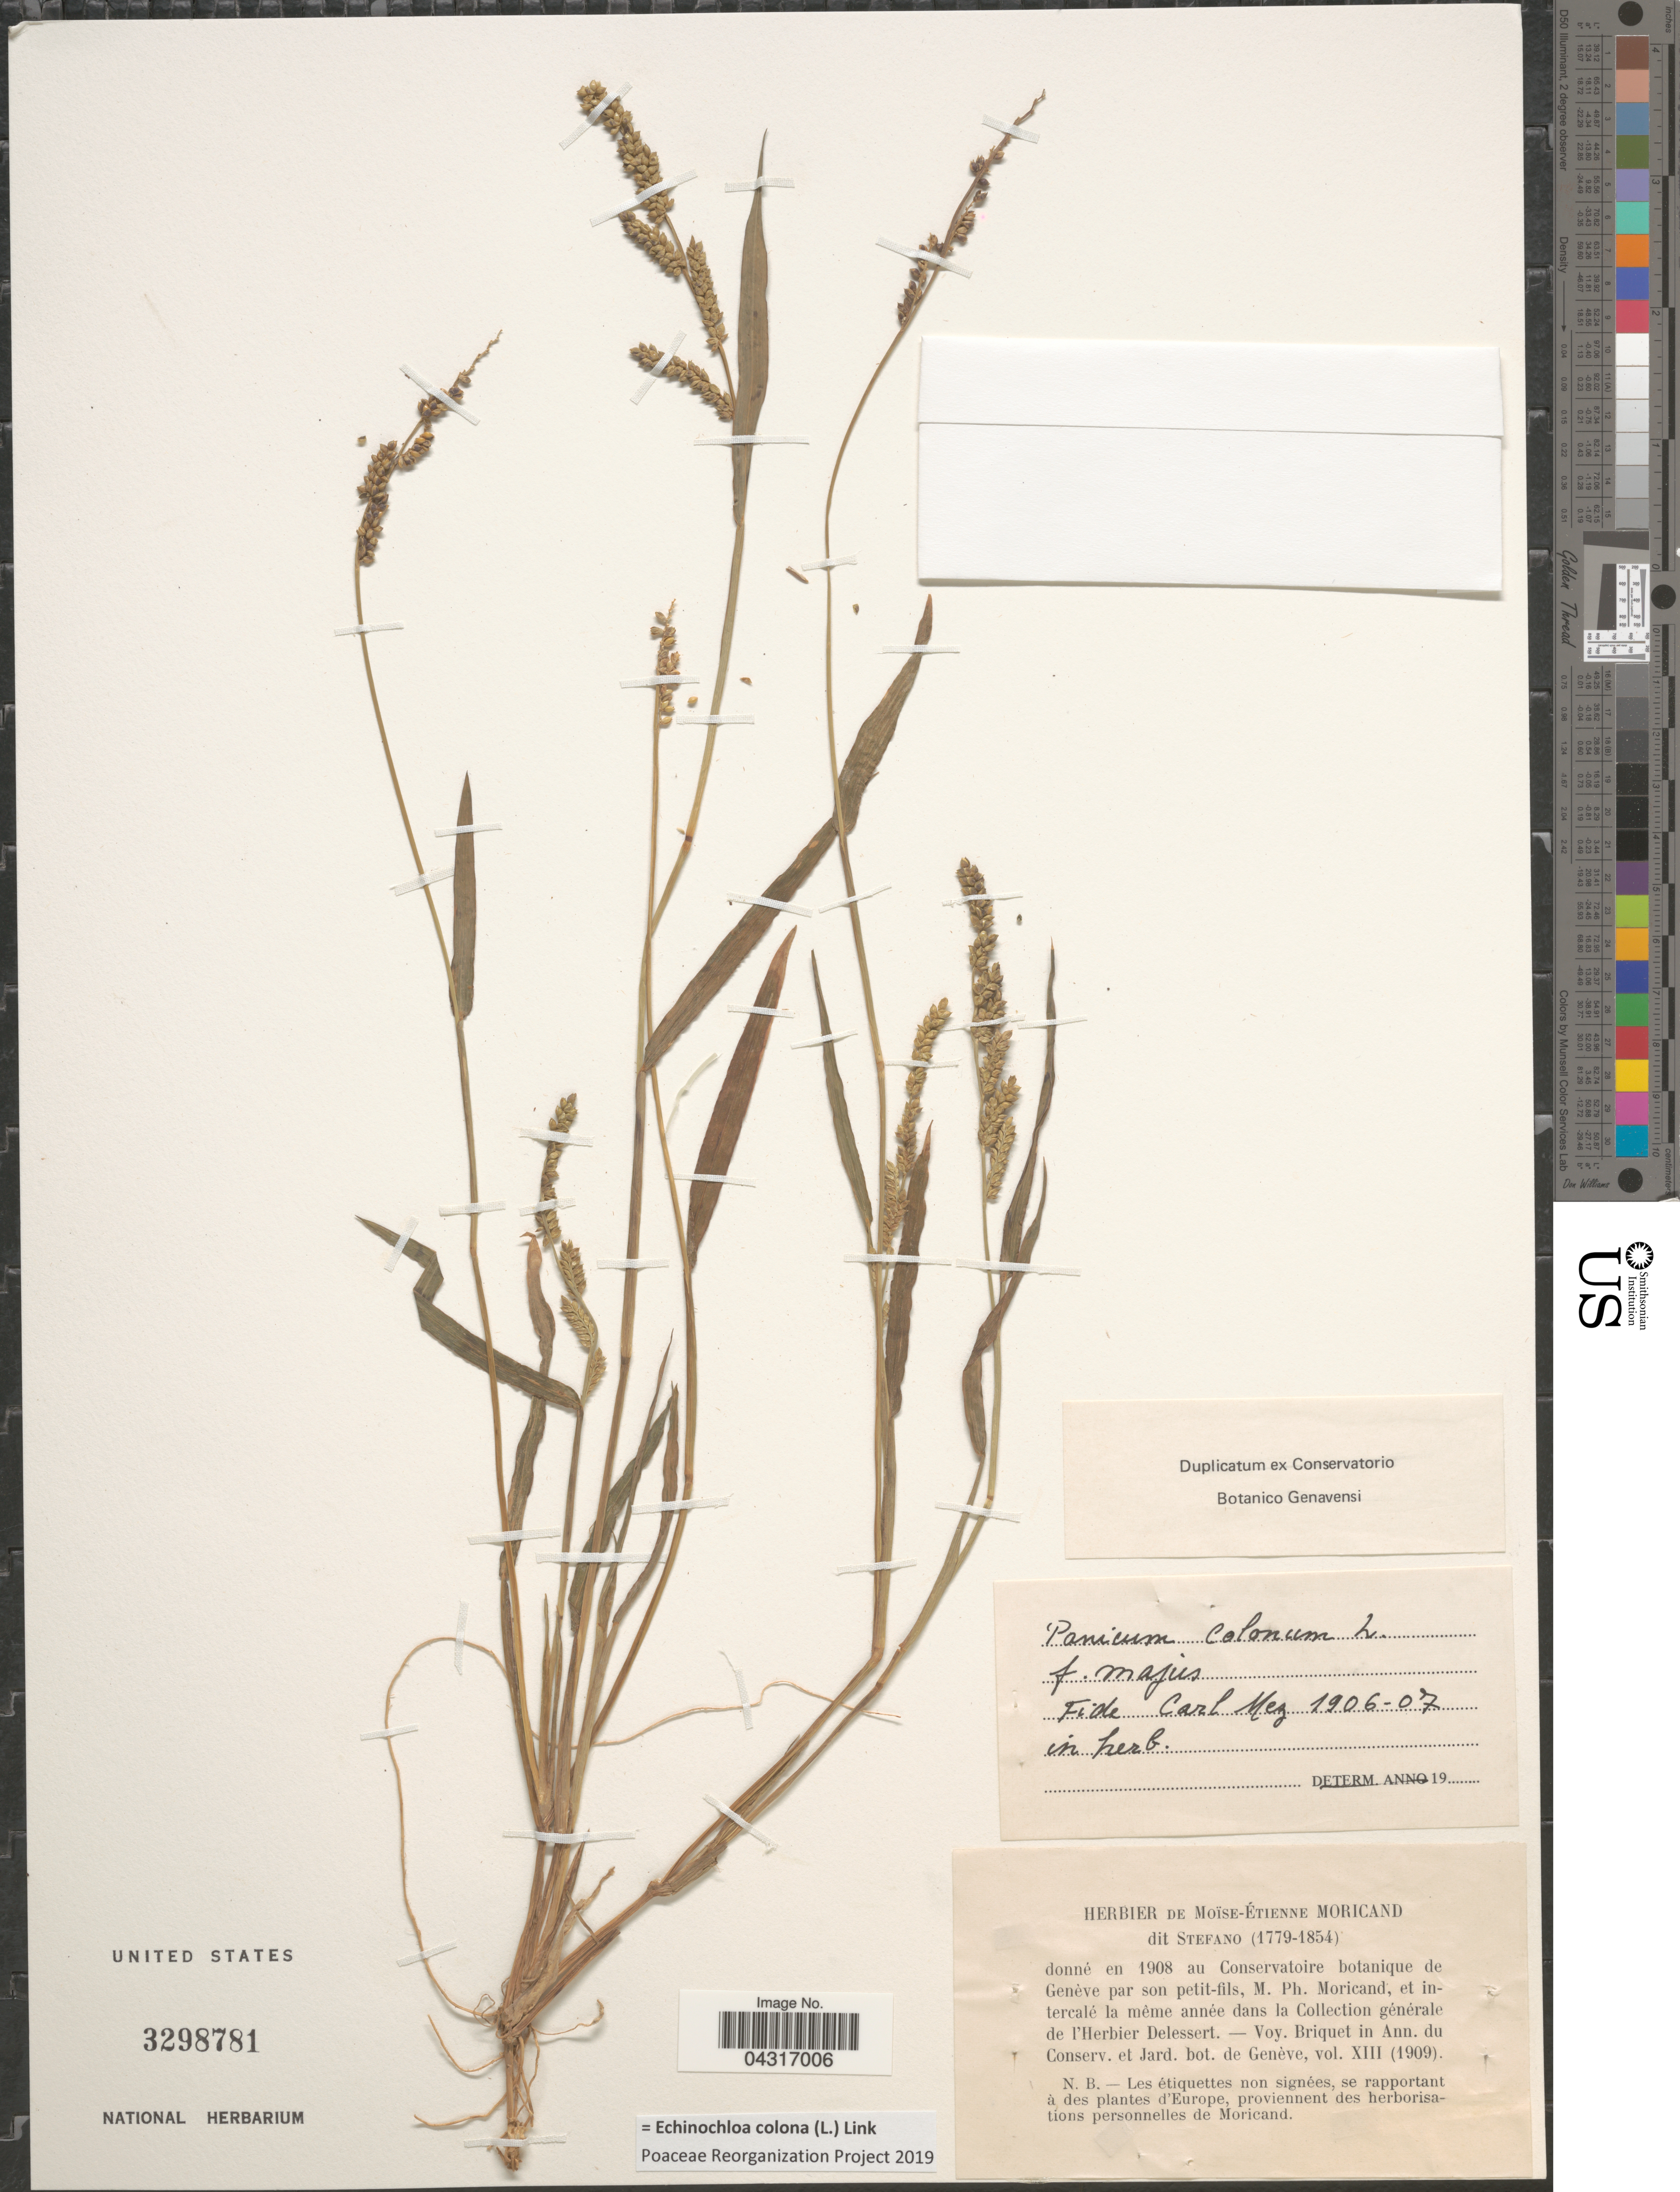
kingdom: Plantae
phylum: Tracheophyta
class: Liliopsida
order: Poales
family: Poaceae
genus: Echinochloa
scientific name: Echinochloa colona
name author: (L.) Link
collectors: M. Moricand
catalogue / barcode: US 3298781